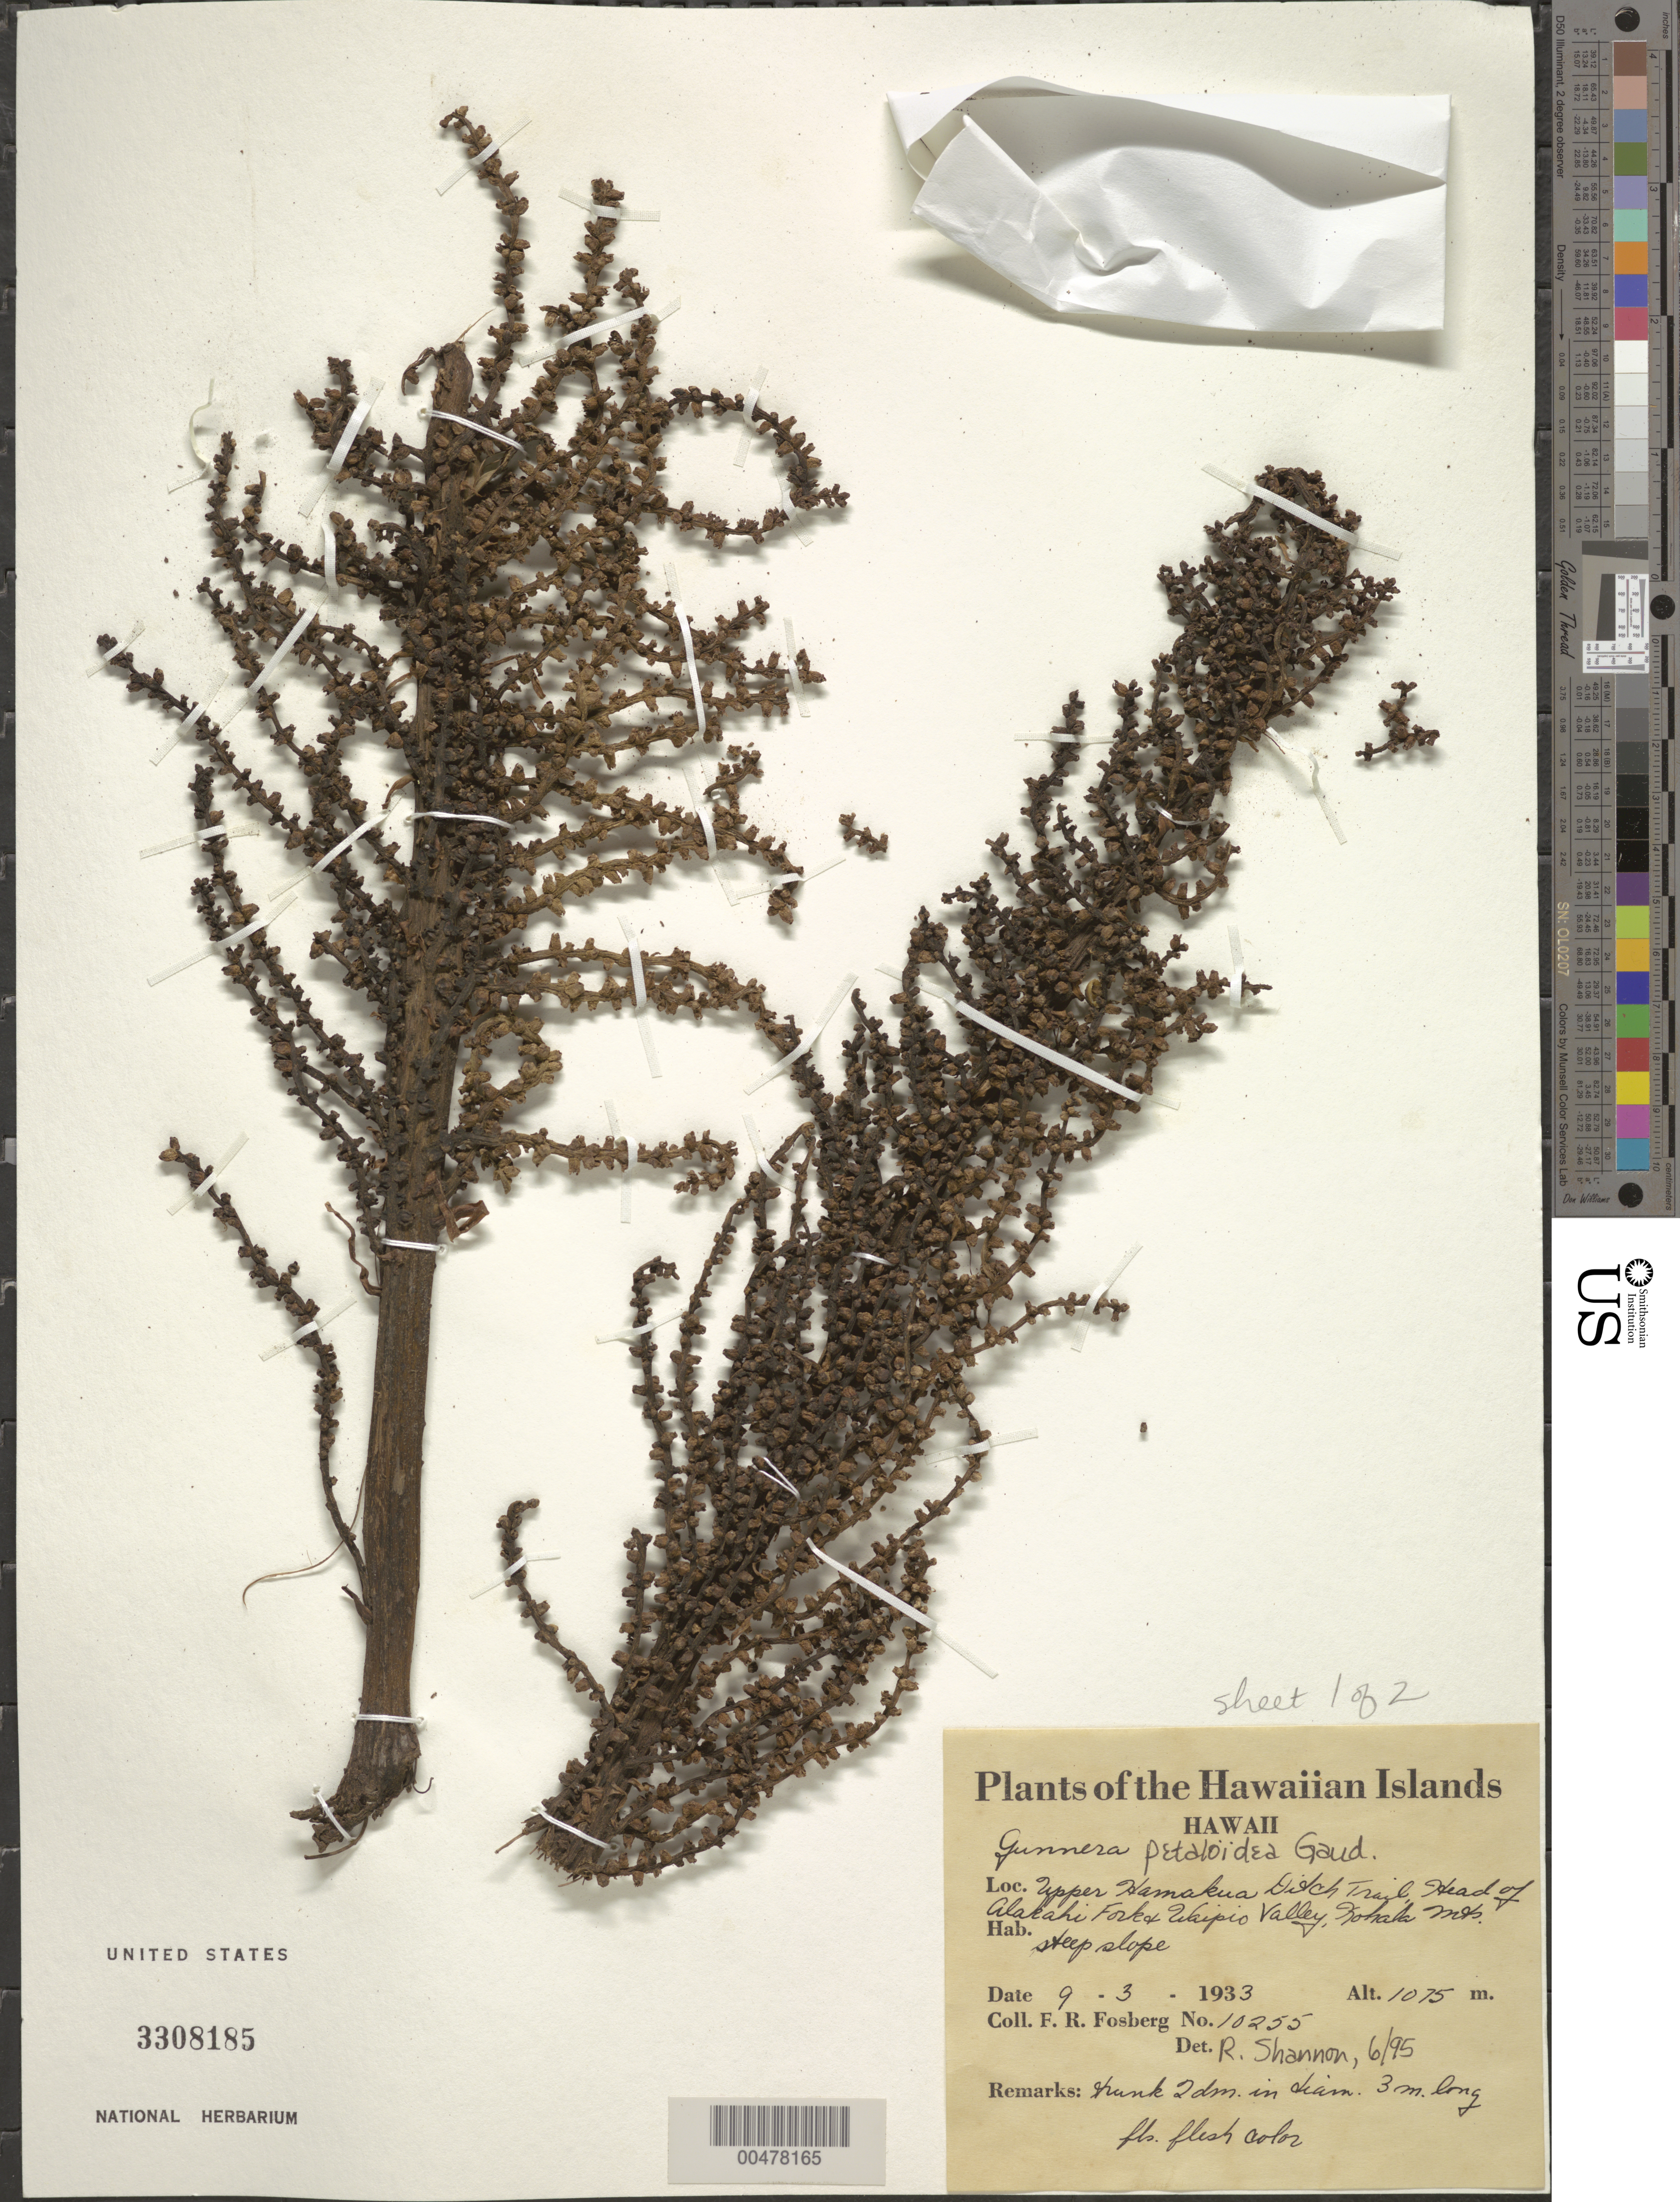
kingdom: Plantae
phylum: Tracheophyta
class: Magnoliopsida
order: Gunnerales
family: Gunneraceae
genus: Gunnera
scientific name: Gunnera petaloidea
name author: Gaudich.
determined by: Shannon, R.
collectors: F. R. Fosberg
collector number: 10255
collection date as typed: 3 Sep 1933 or 9 Mar 1933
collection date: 1933-03-09 or 1933-09-03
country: United States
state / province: Hawaii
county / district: Hawaii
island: Hawaii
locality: Upper Hamakua Ditch Trail, head of Alakahi Fork and Waipio Valley, Kohala Mts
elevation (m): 1075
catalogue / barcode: US 3308185